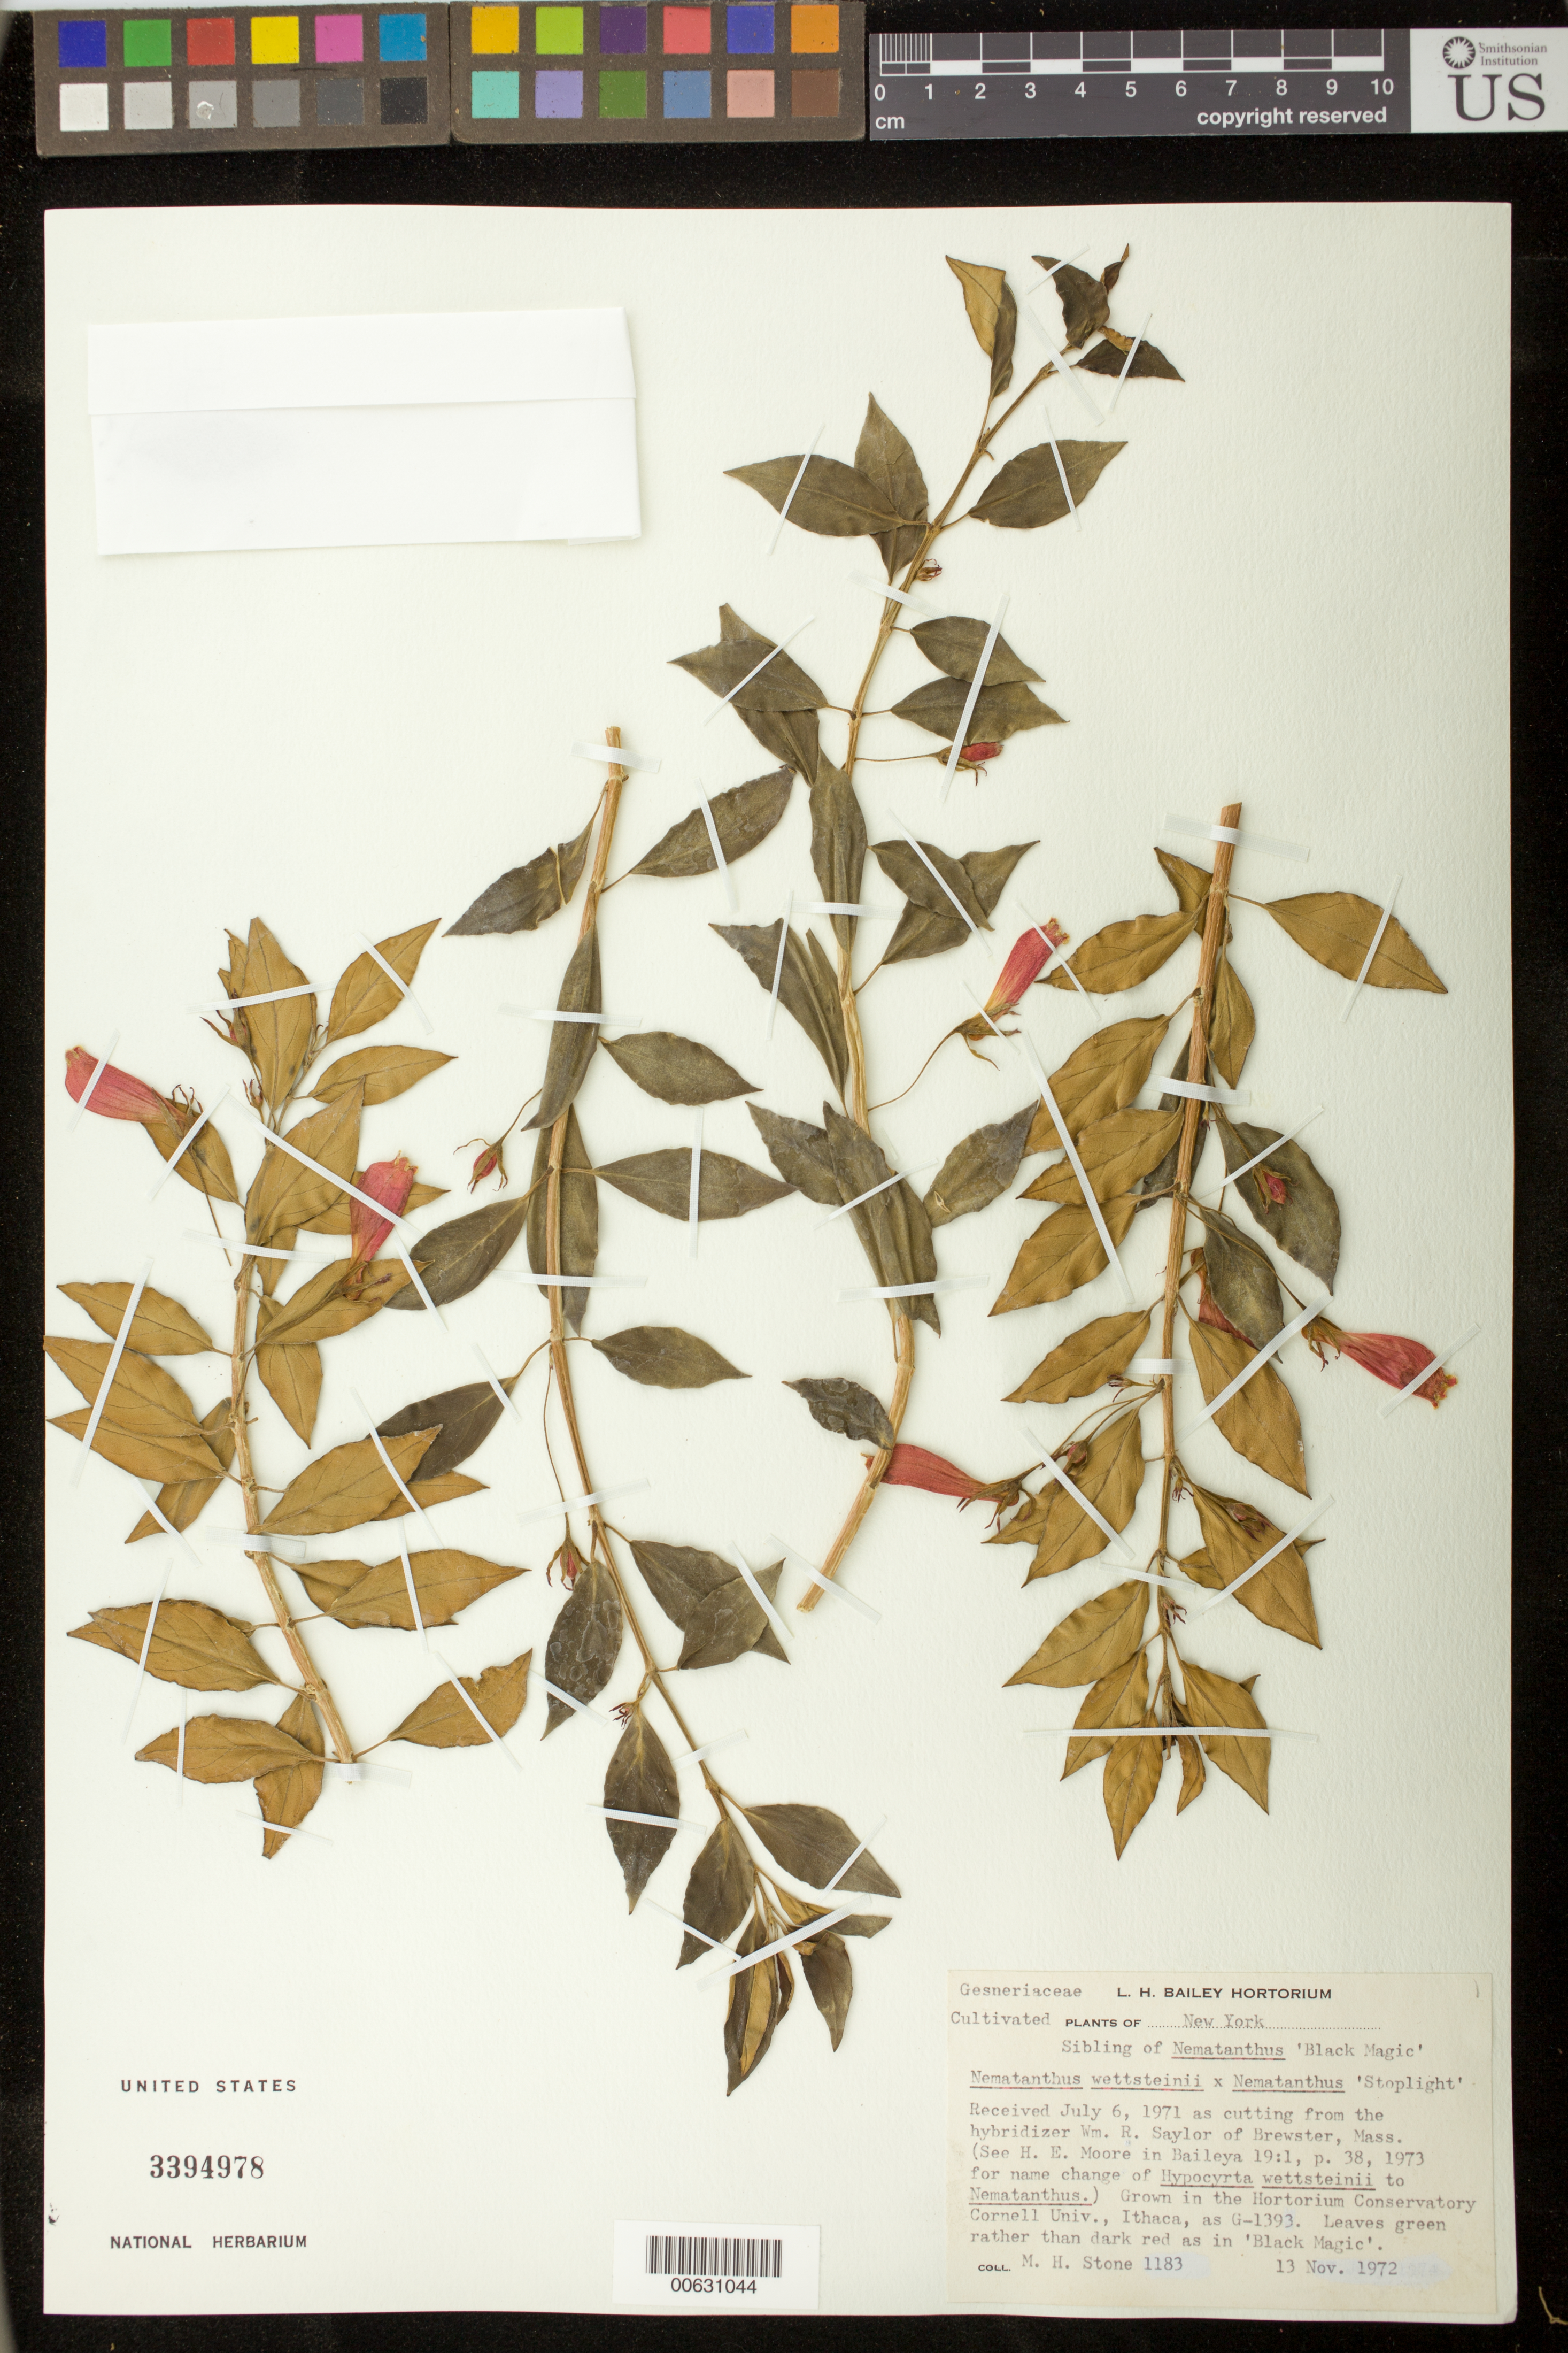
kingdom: Plantae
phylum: Tracheophyta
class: Magnoliopsida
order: Lamiales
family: Gesneriaceae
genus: Nematanthus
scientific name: Nematanthus hybrid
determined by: Skog, Laurence E.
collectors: M. Stone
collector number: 1183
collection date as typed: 13 Nov 1972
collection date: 1972-11-13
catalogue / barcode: US 3394978